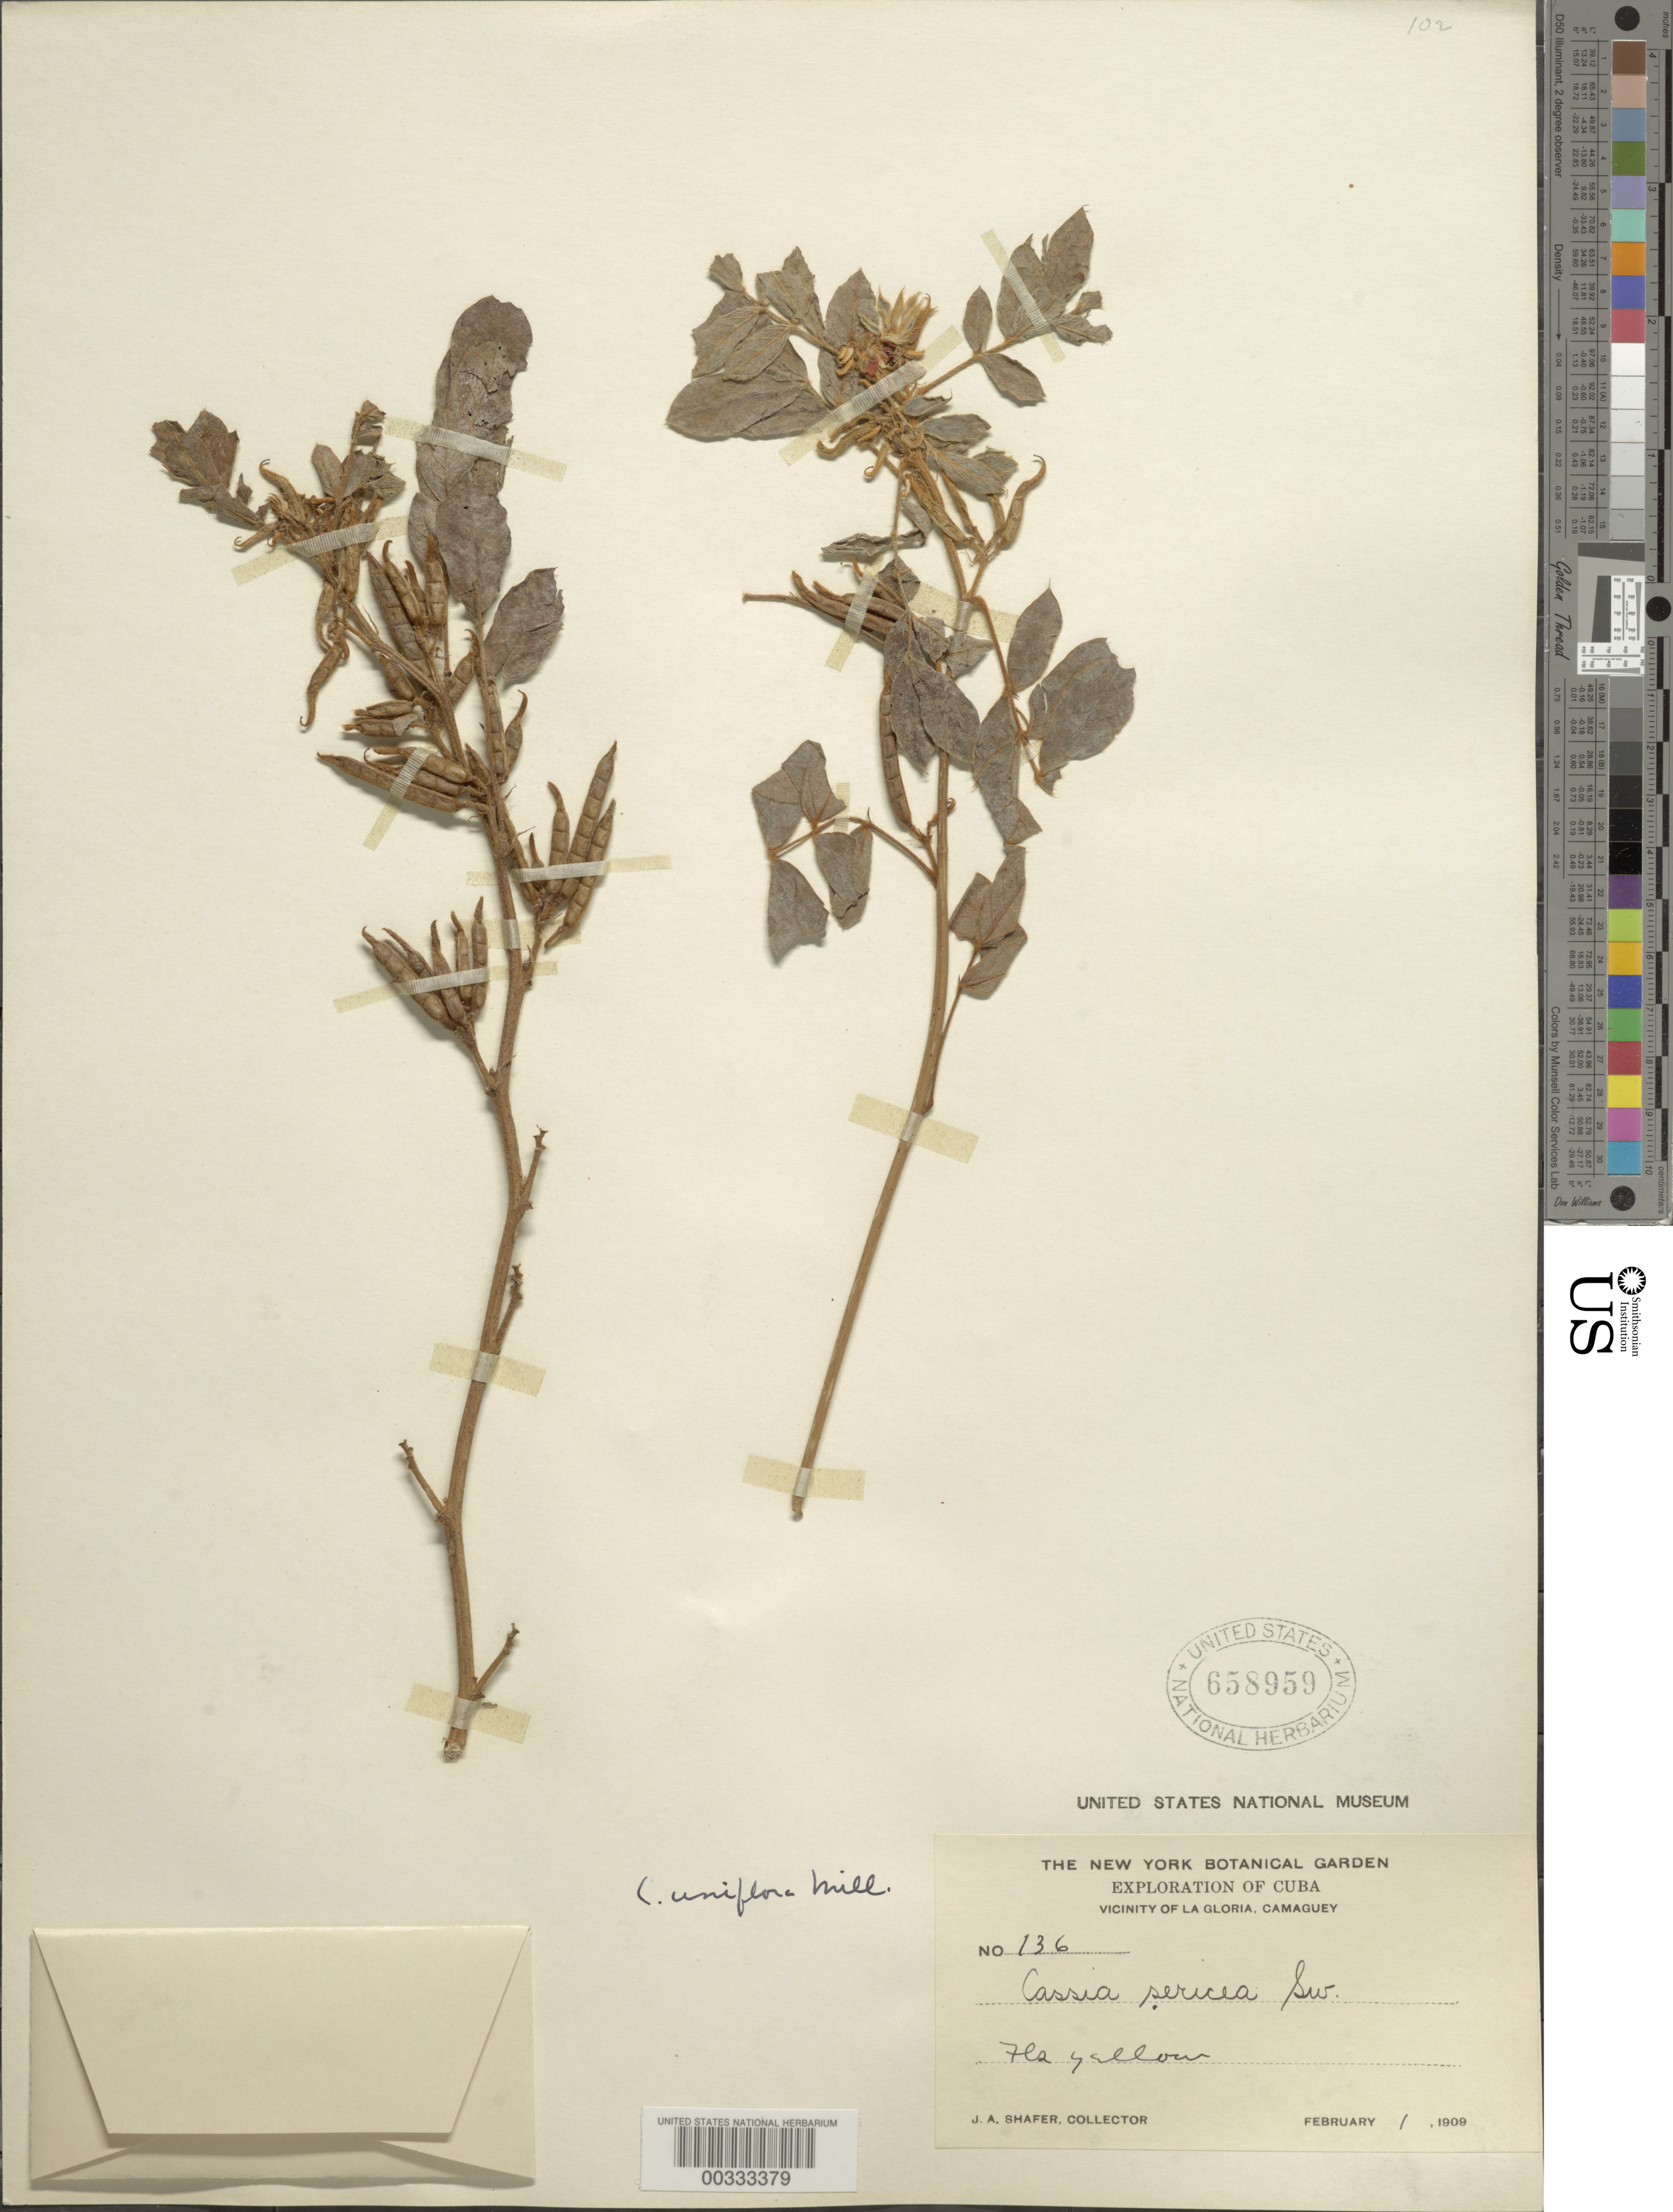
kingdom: Plantae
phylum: Tracheophyta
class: Magnoliopsida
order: Fabales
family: Fabaceae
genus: Senna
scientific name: Senna uniflora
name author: (Mill.) H.S. Irwin & Barneby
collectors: J. A. Shafer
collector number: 136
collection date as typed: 01 Feb 1909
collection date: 1909-02-01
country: Cuba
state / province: Camagüey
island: Greater Antilles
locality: Vicinity of La Gloria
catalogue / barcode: US 658959